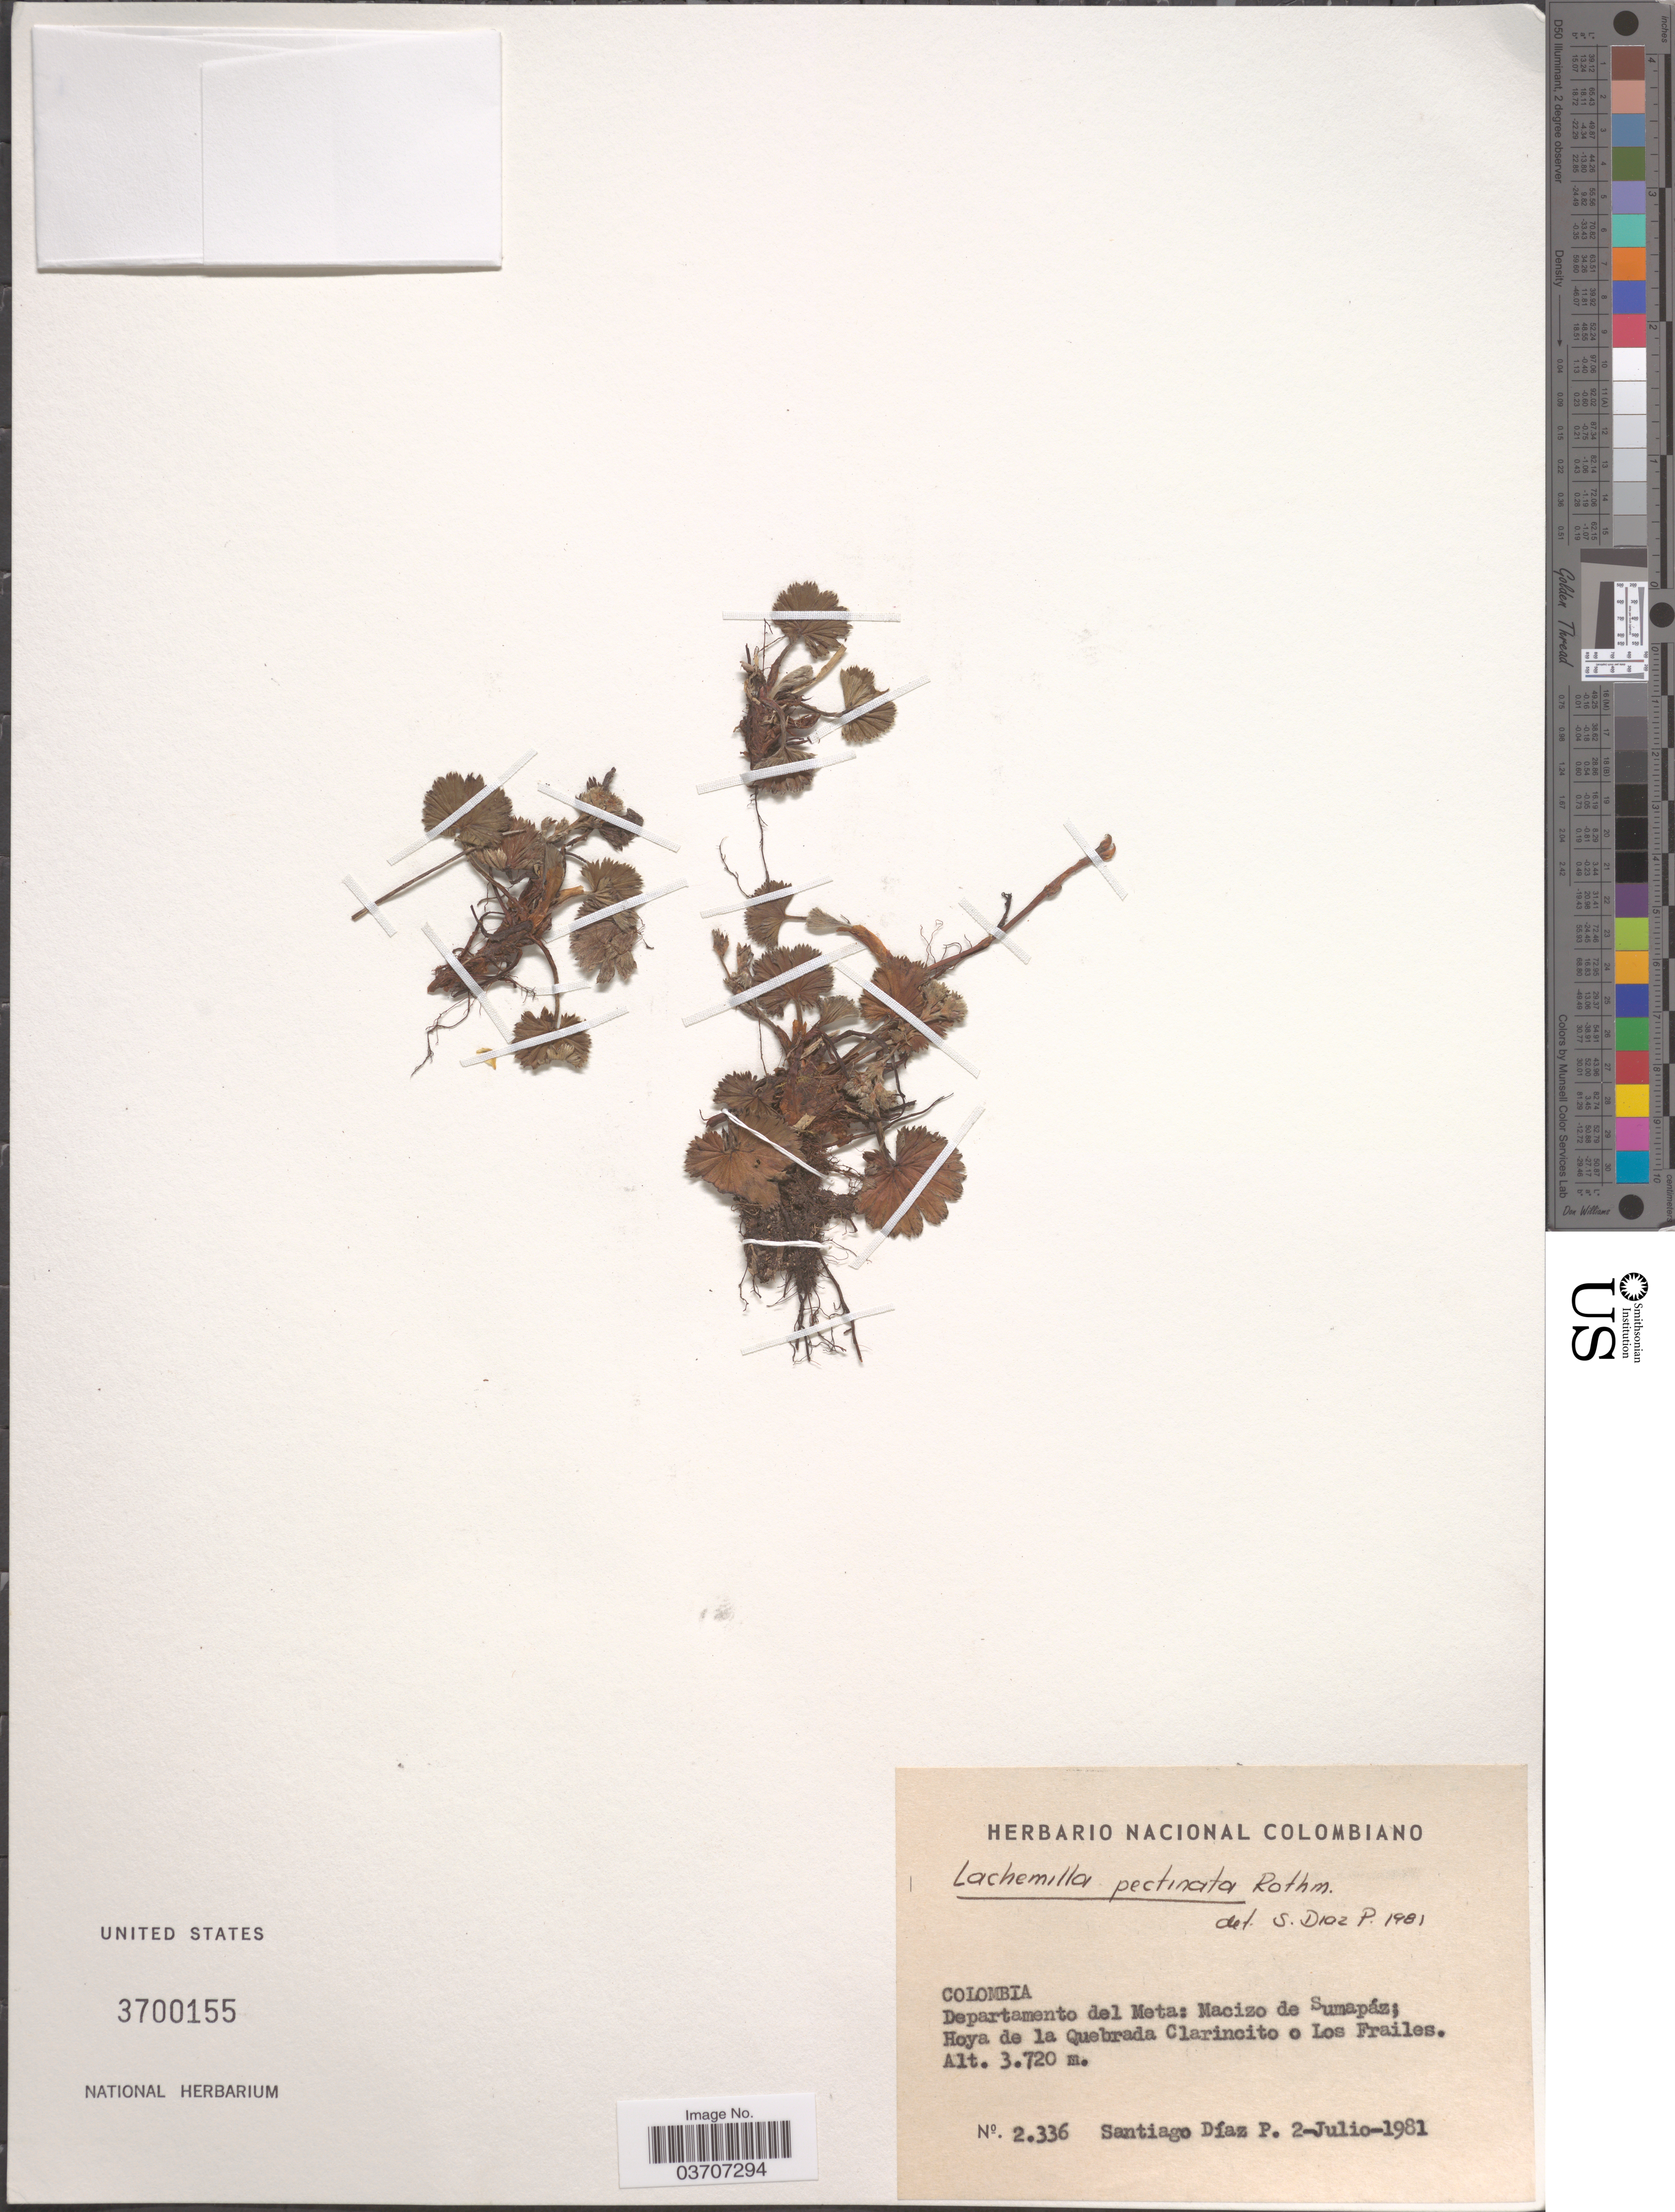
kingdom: Plantae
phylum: Tracheophyta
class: Magnoliopsida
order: Rosales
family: Rosaceae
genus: Lachemilla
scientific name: Lachemilla pectinata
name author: (Kunth) Rothm.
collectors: S. Diaz P.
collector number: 2336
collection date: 1981-07-02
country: Colombia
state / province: Meta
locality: Departamento del Meta: Macizo de Sumapáz; Hoya de la Quebrada Clarincito o Los Frailes.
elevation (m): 3720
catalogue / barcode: US 3700155